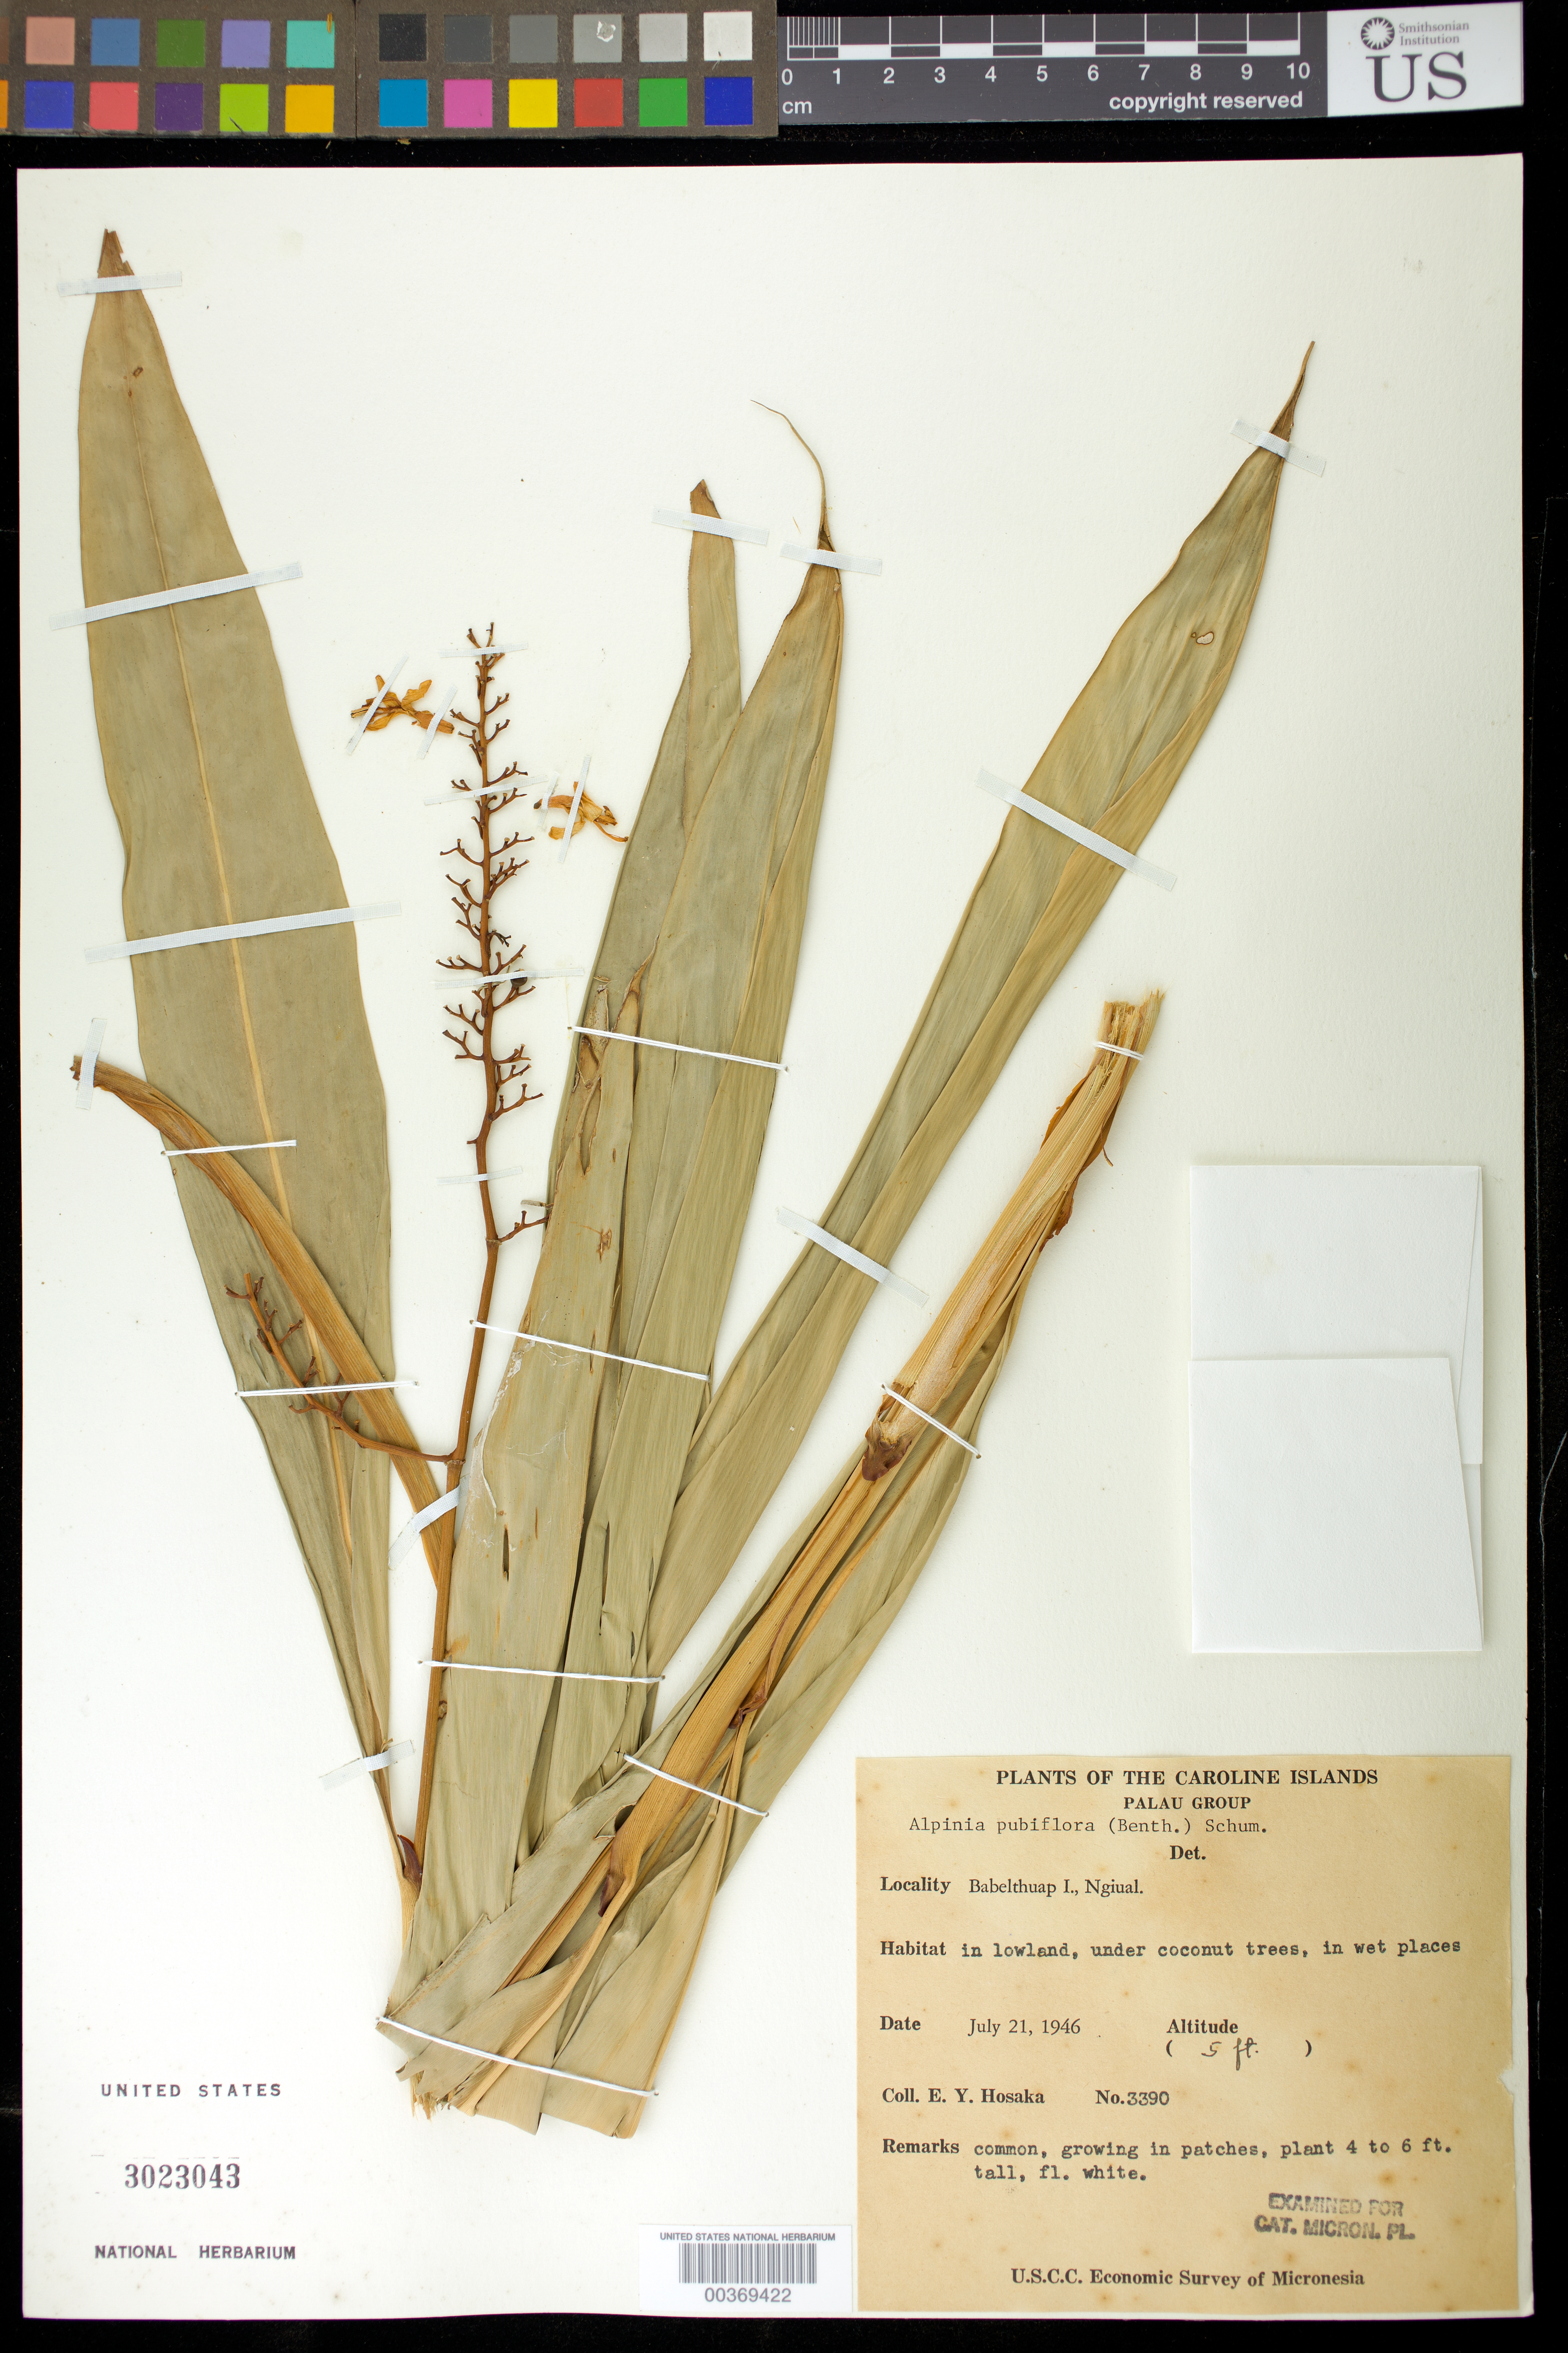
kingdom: Plantae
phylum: Tracheophyta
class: Liliopsida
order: Zingiberales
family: Zingiberaceae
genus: Alpinia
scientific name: Alpinia pubiflora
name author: (Benth.) K. Schum.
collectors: E. Y. Hosaka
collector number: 3390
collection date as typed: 21 Jul 1946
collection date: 1946-07-21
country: Palau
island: Babeldaob [Babelthuap]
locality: Ngiual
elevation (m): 2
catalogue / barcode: US 3023043